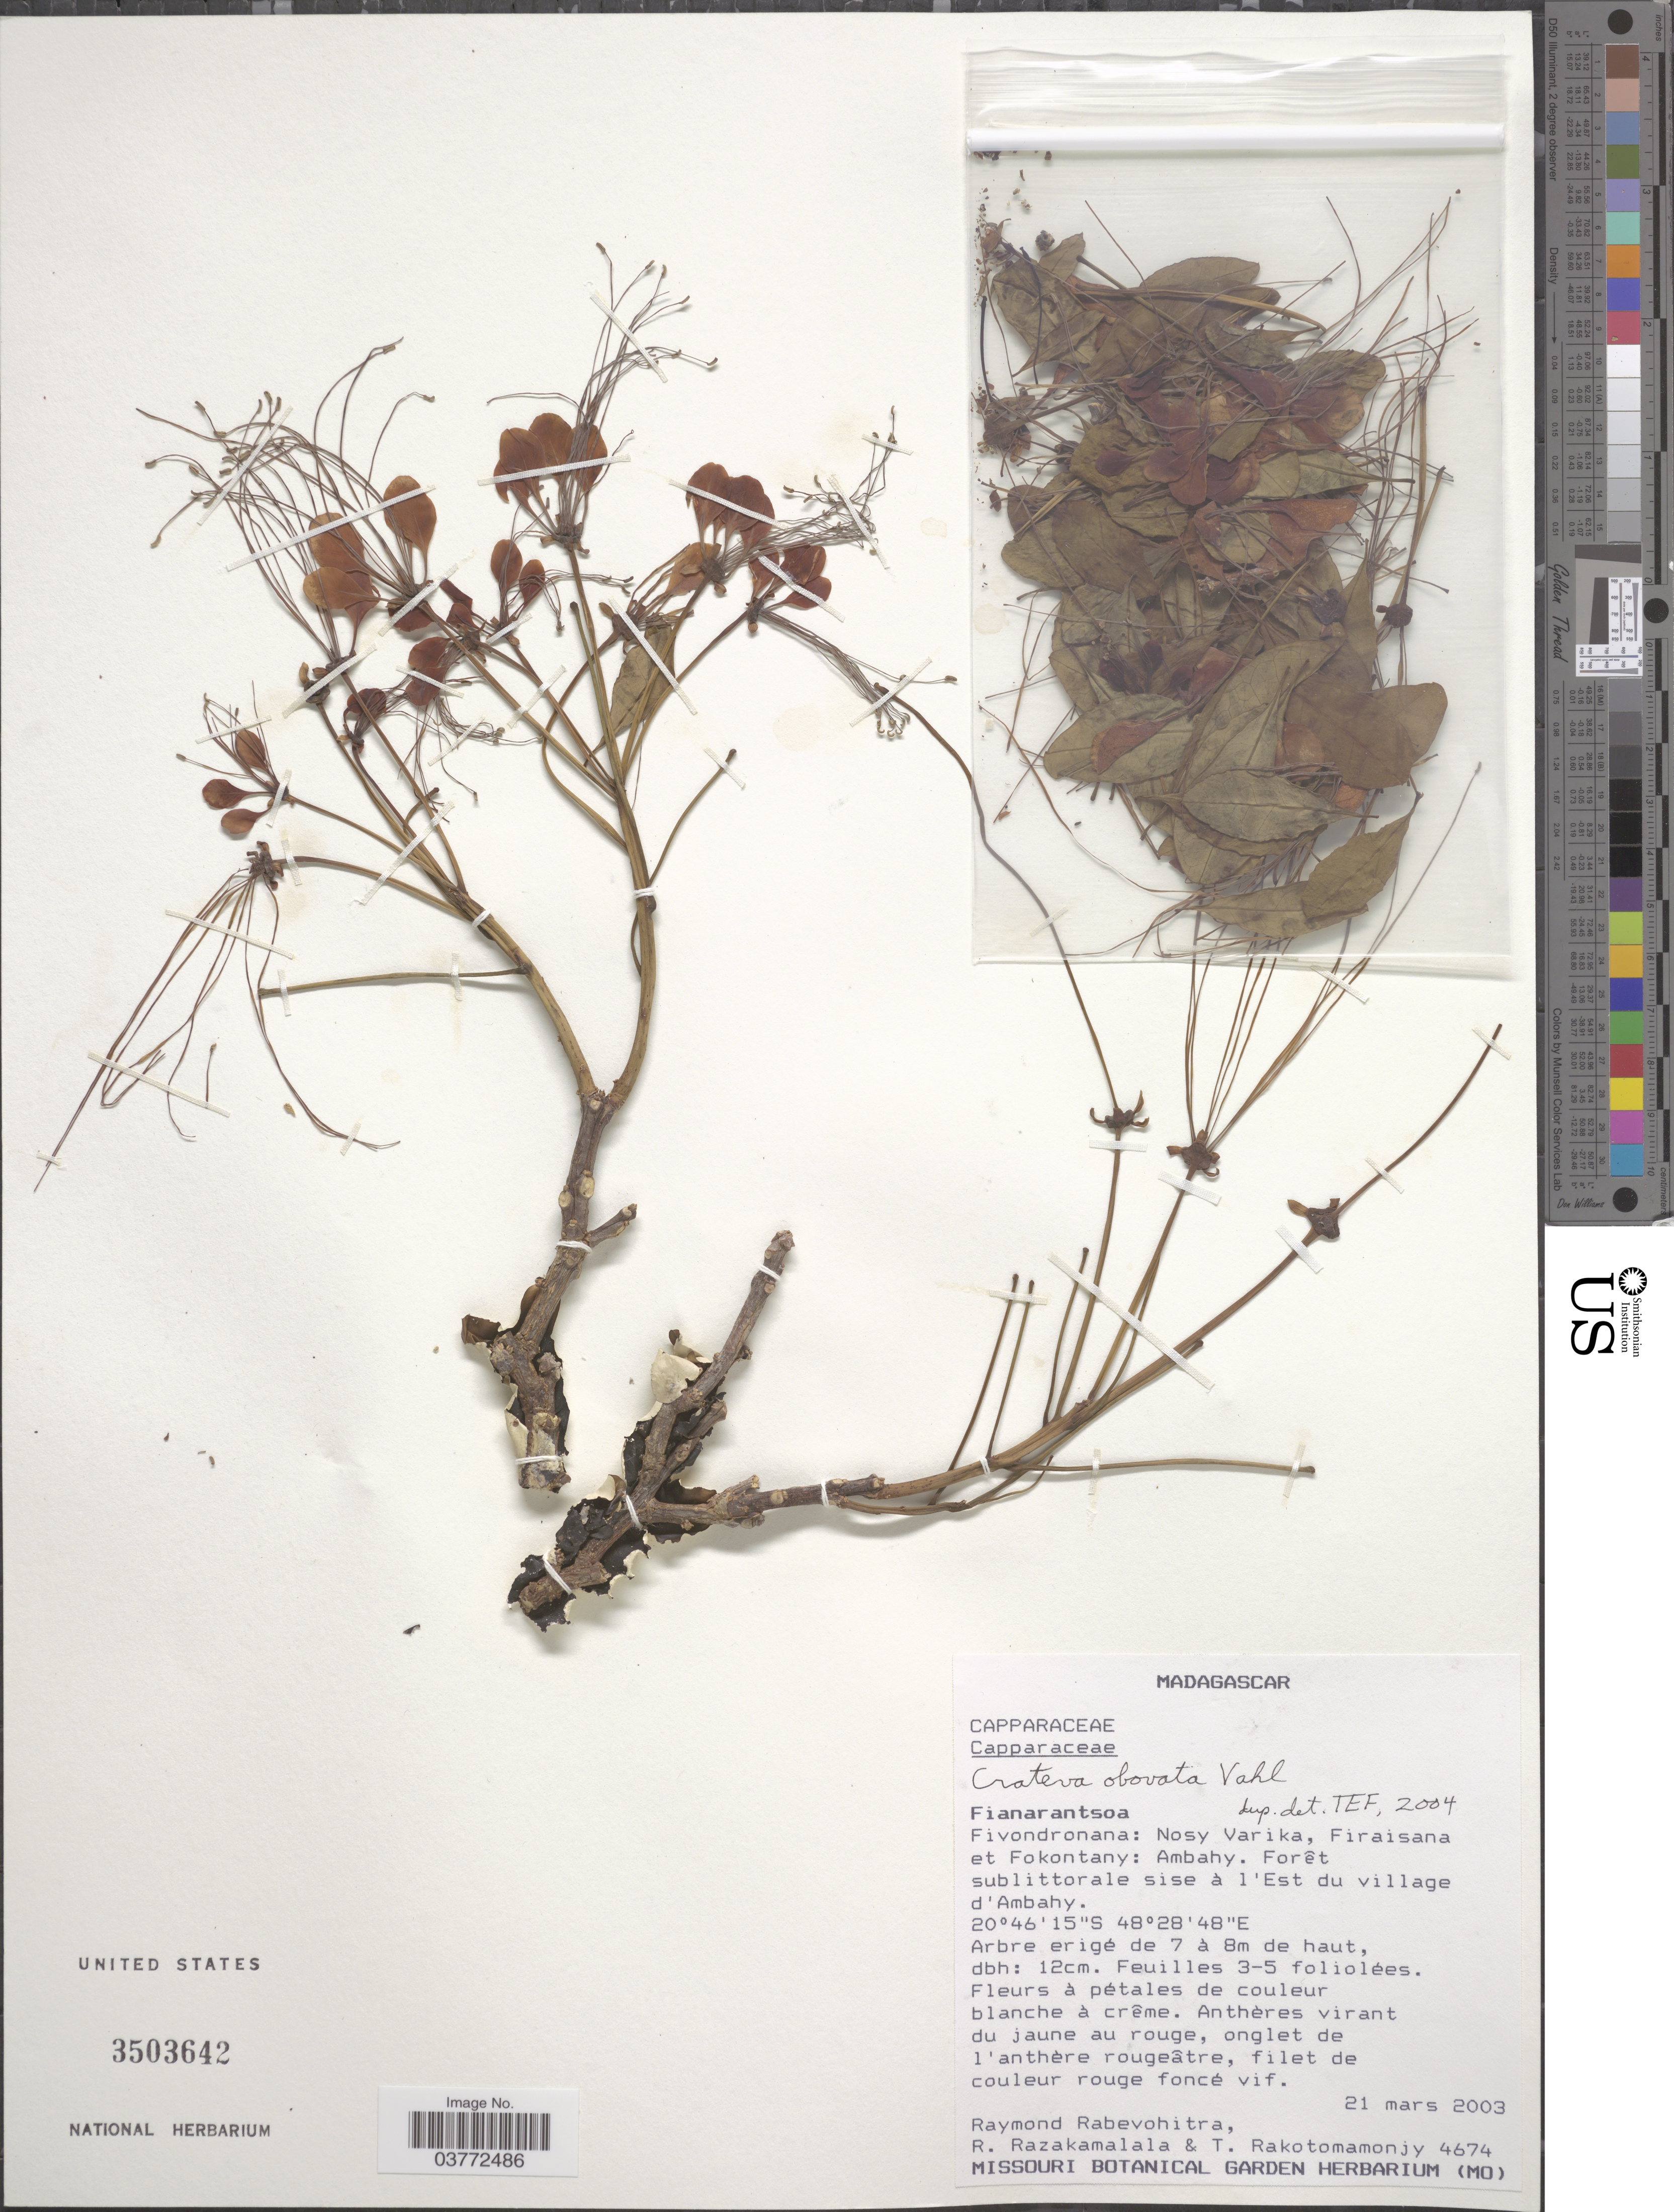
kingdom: Plantae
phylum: Tracheophyta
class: Magnoliopsida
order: Brassicales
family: Capparaceae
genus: Crateva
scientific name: Crateva obovata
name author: Vahl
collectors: R. Rabevohitra, R. Razakamalala & T. Rakotomamonjy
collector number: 4674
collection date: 2003-03-21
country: Madagascar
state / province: Vatovavy Fitovinany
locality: Fivondronana: Nosy Varika, Firaisana et Fokontany: Ambahy. Forêt sublittorale sise à l'Est du village d'Ambahy.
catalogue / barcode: US 3503642